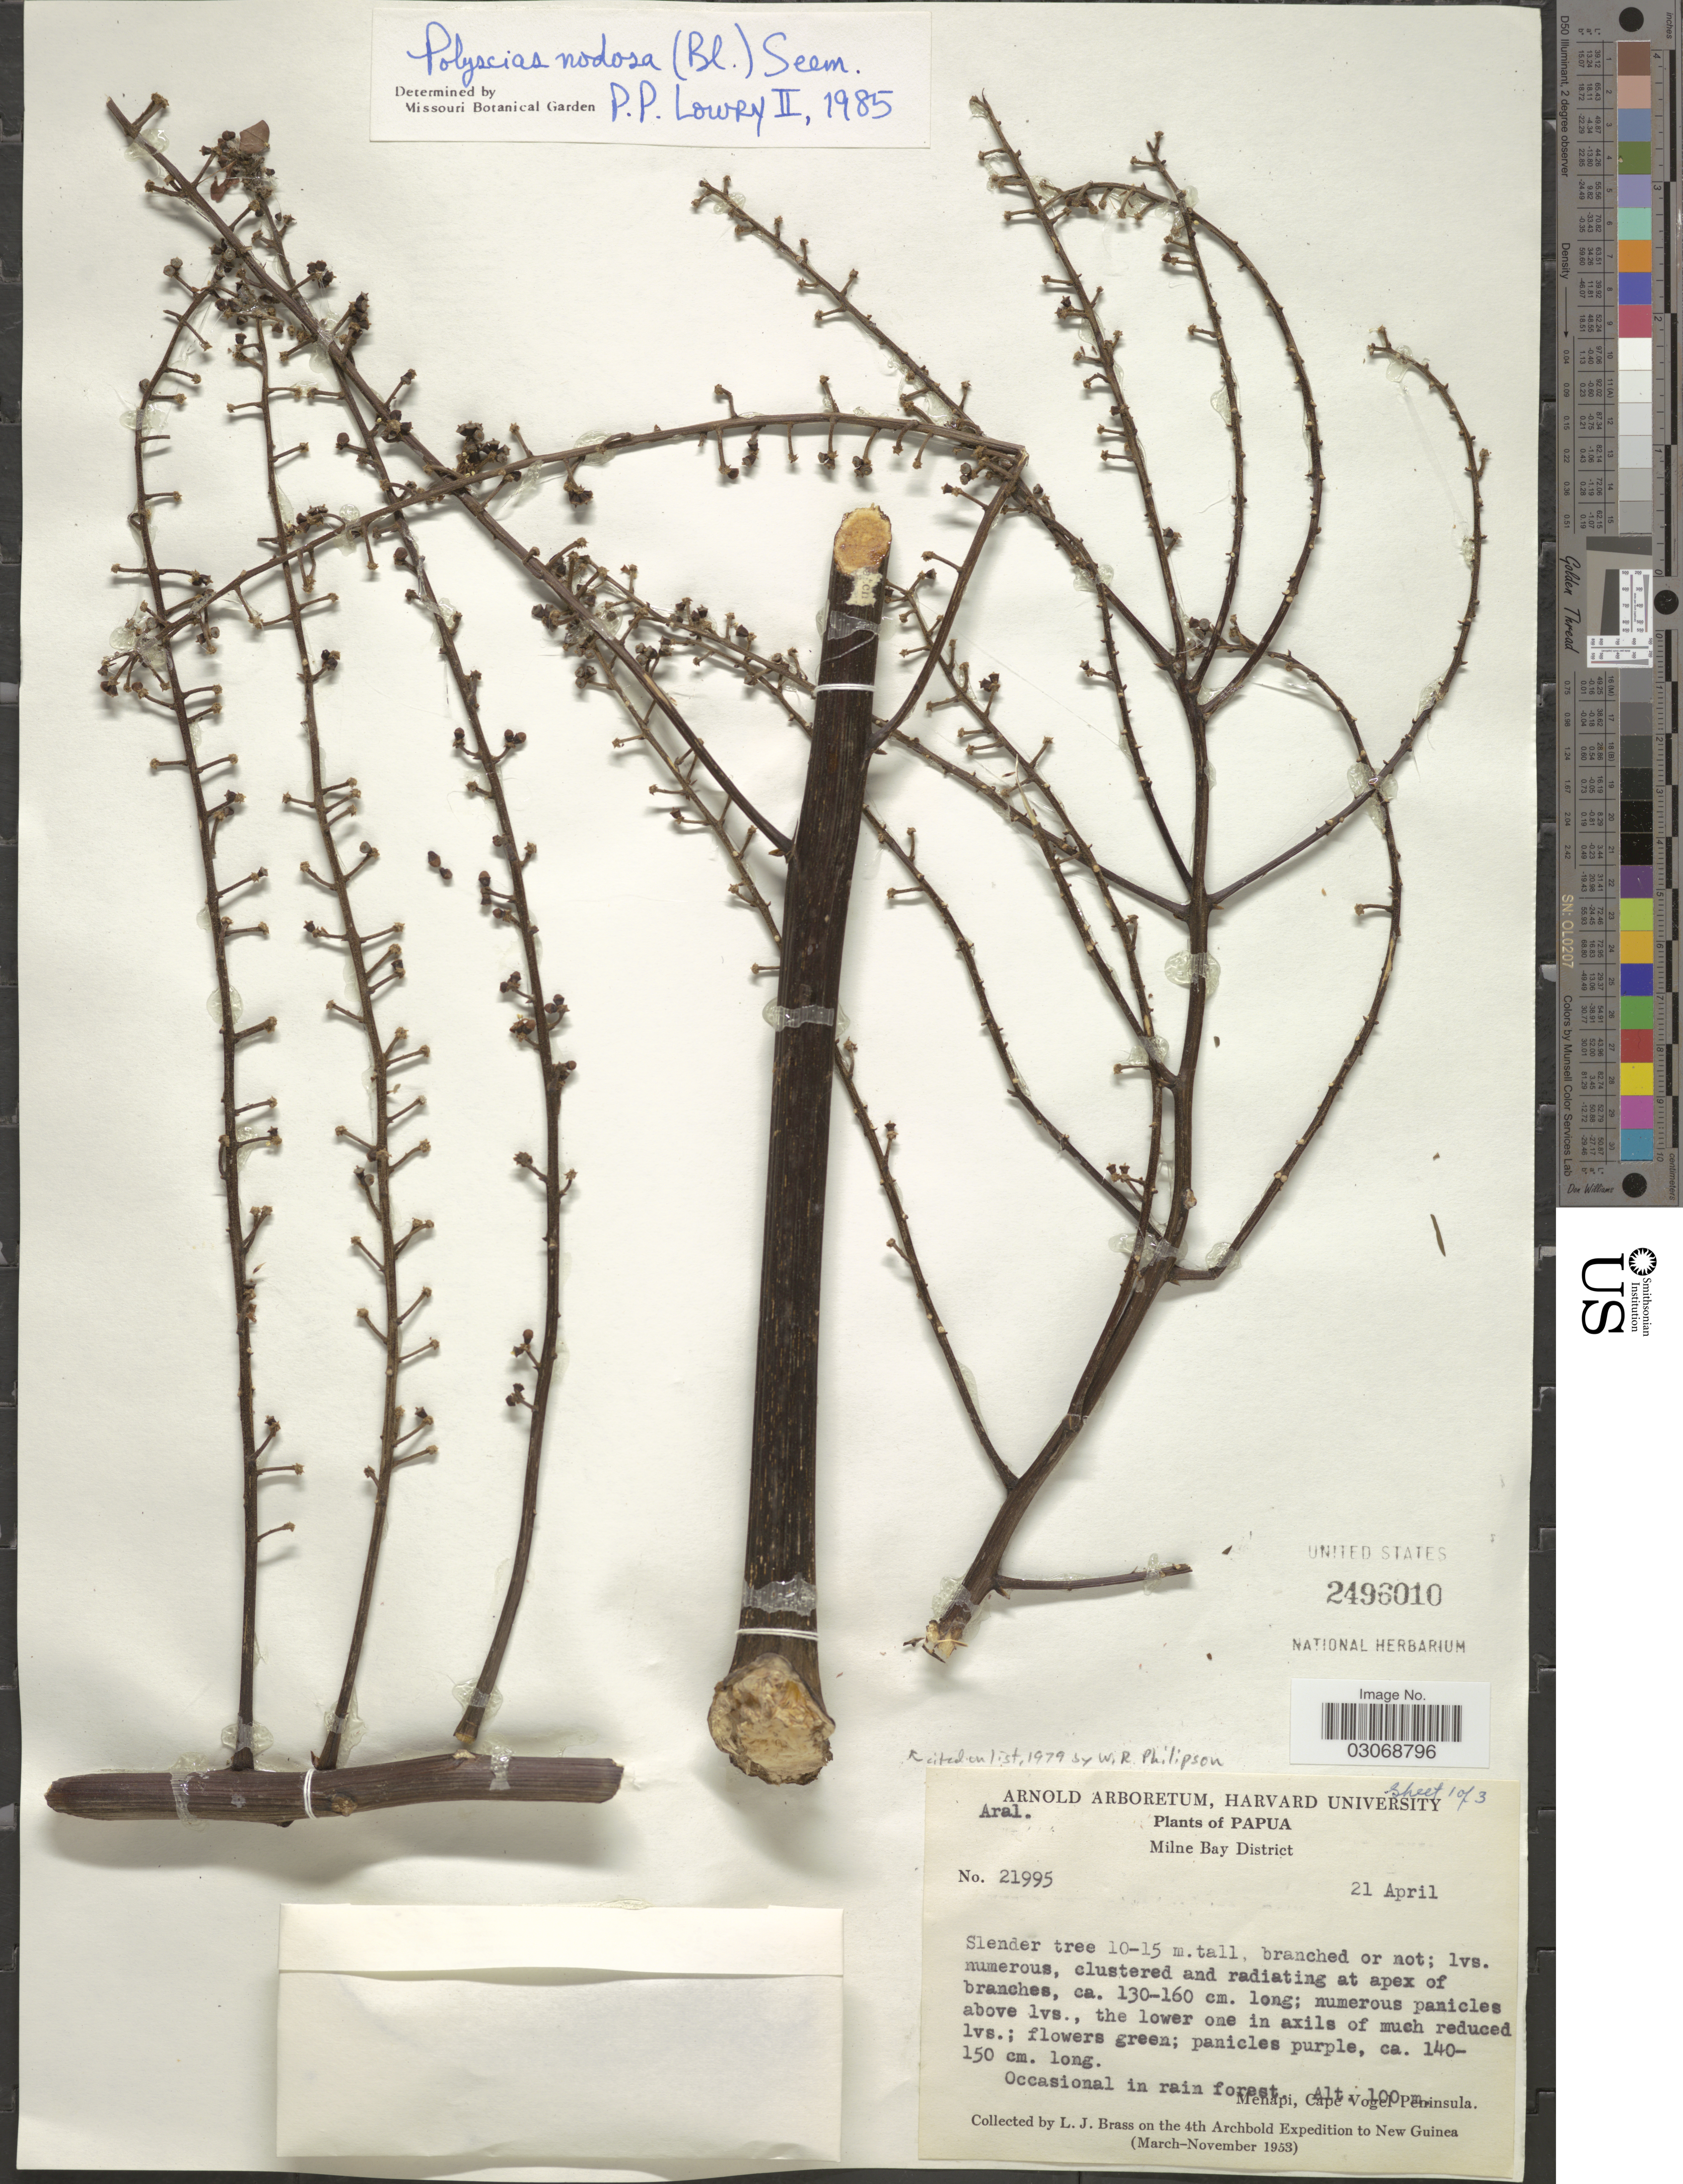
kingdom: Plantae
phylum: Tracheophyta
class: Magnoliopsida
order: Apiales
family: Araliaceae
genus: Polyscias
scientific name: Polyscias nodosa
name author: (Blume) Seem.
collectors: L. J. Brass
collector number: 21995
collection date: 1953-04-21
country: Papua New Guinea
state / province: Milne Bay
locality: Papua, Milne Bay District, Menapi, Cape Vogel Peninsula.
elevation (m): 100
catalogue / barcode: US 2496010